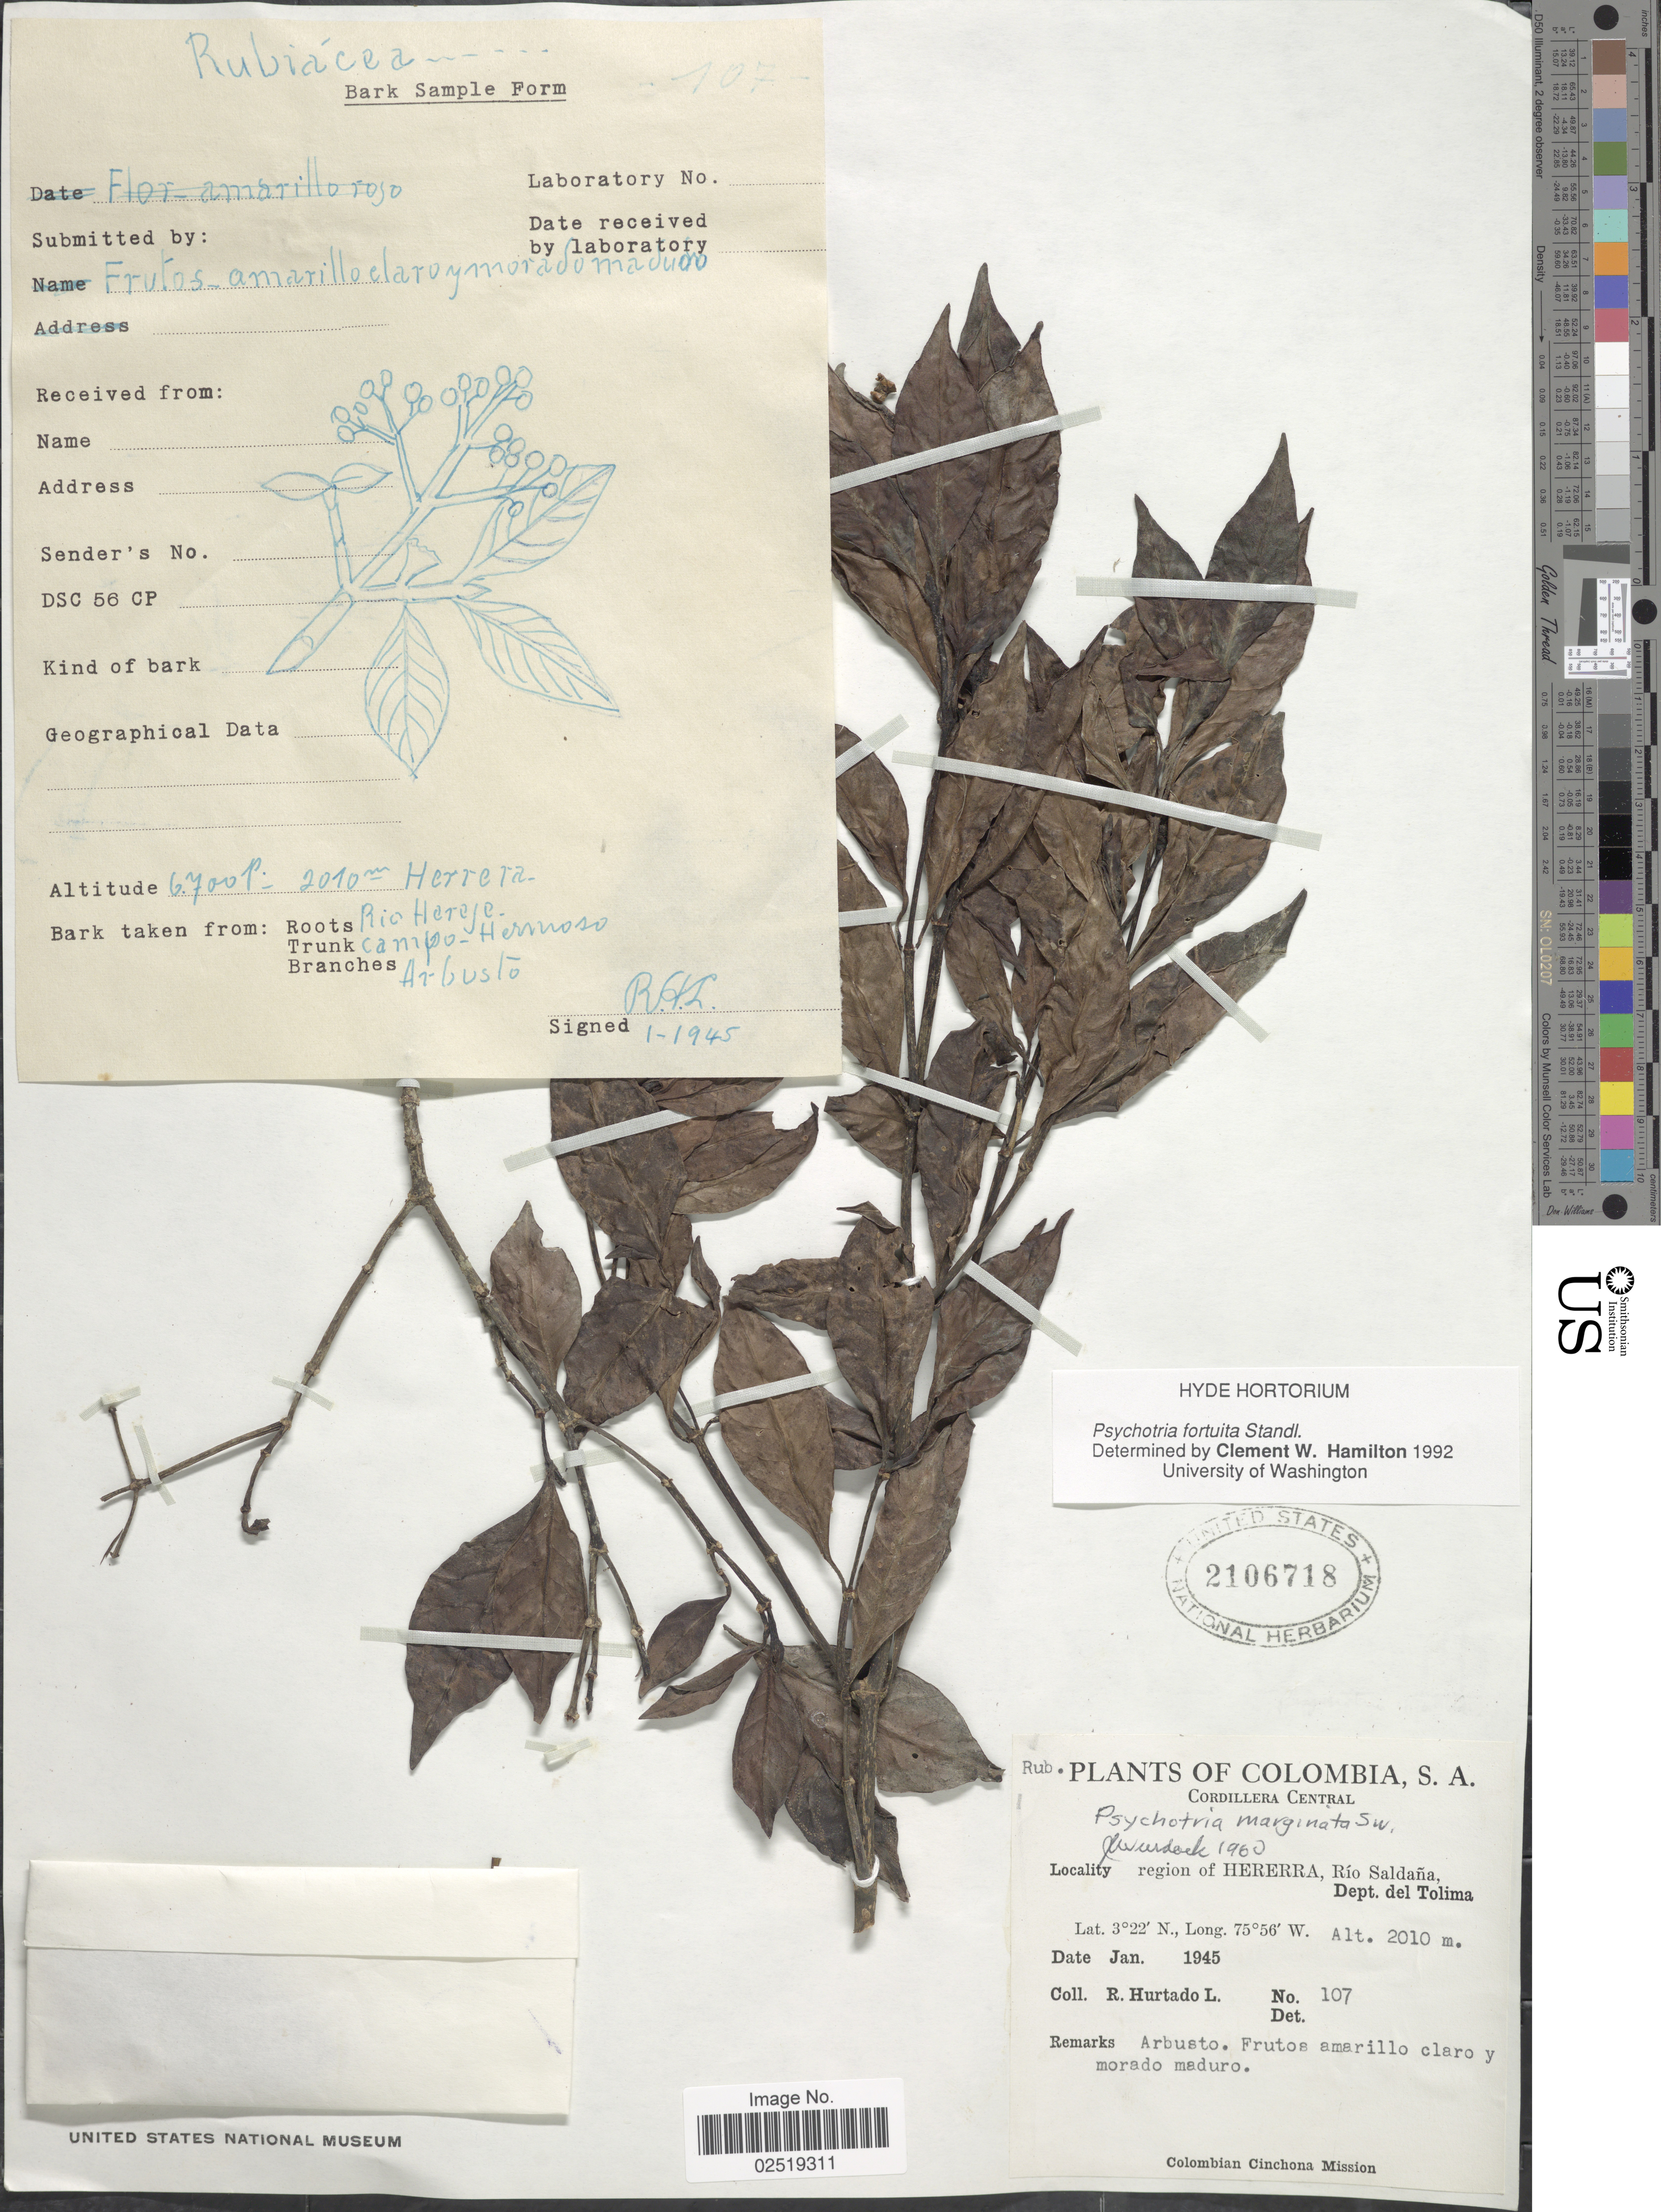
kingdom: Plantae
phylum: Tracheophyta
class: Magnoliopsida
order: Gentianales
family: Rubiaceae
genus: Psychotria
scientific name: Psychotria fortuita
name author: Standl.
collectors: R. Hurtado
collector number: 107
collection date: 1945-01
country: Colombia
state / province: Tolima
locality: Cordillera Central. Region of Hererra, Rio Saldana, Dept. del Tolima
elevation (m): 2010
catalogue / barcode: US 2106718